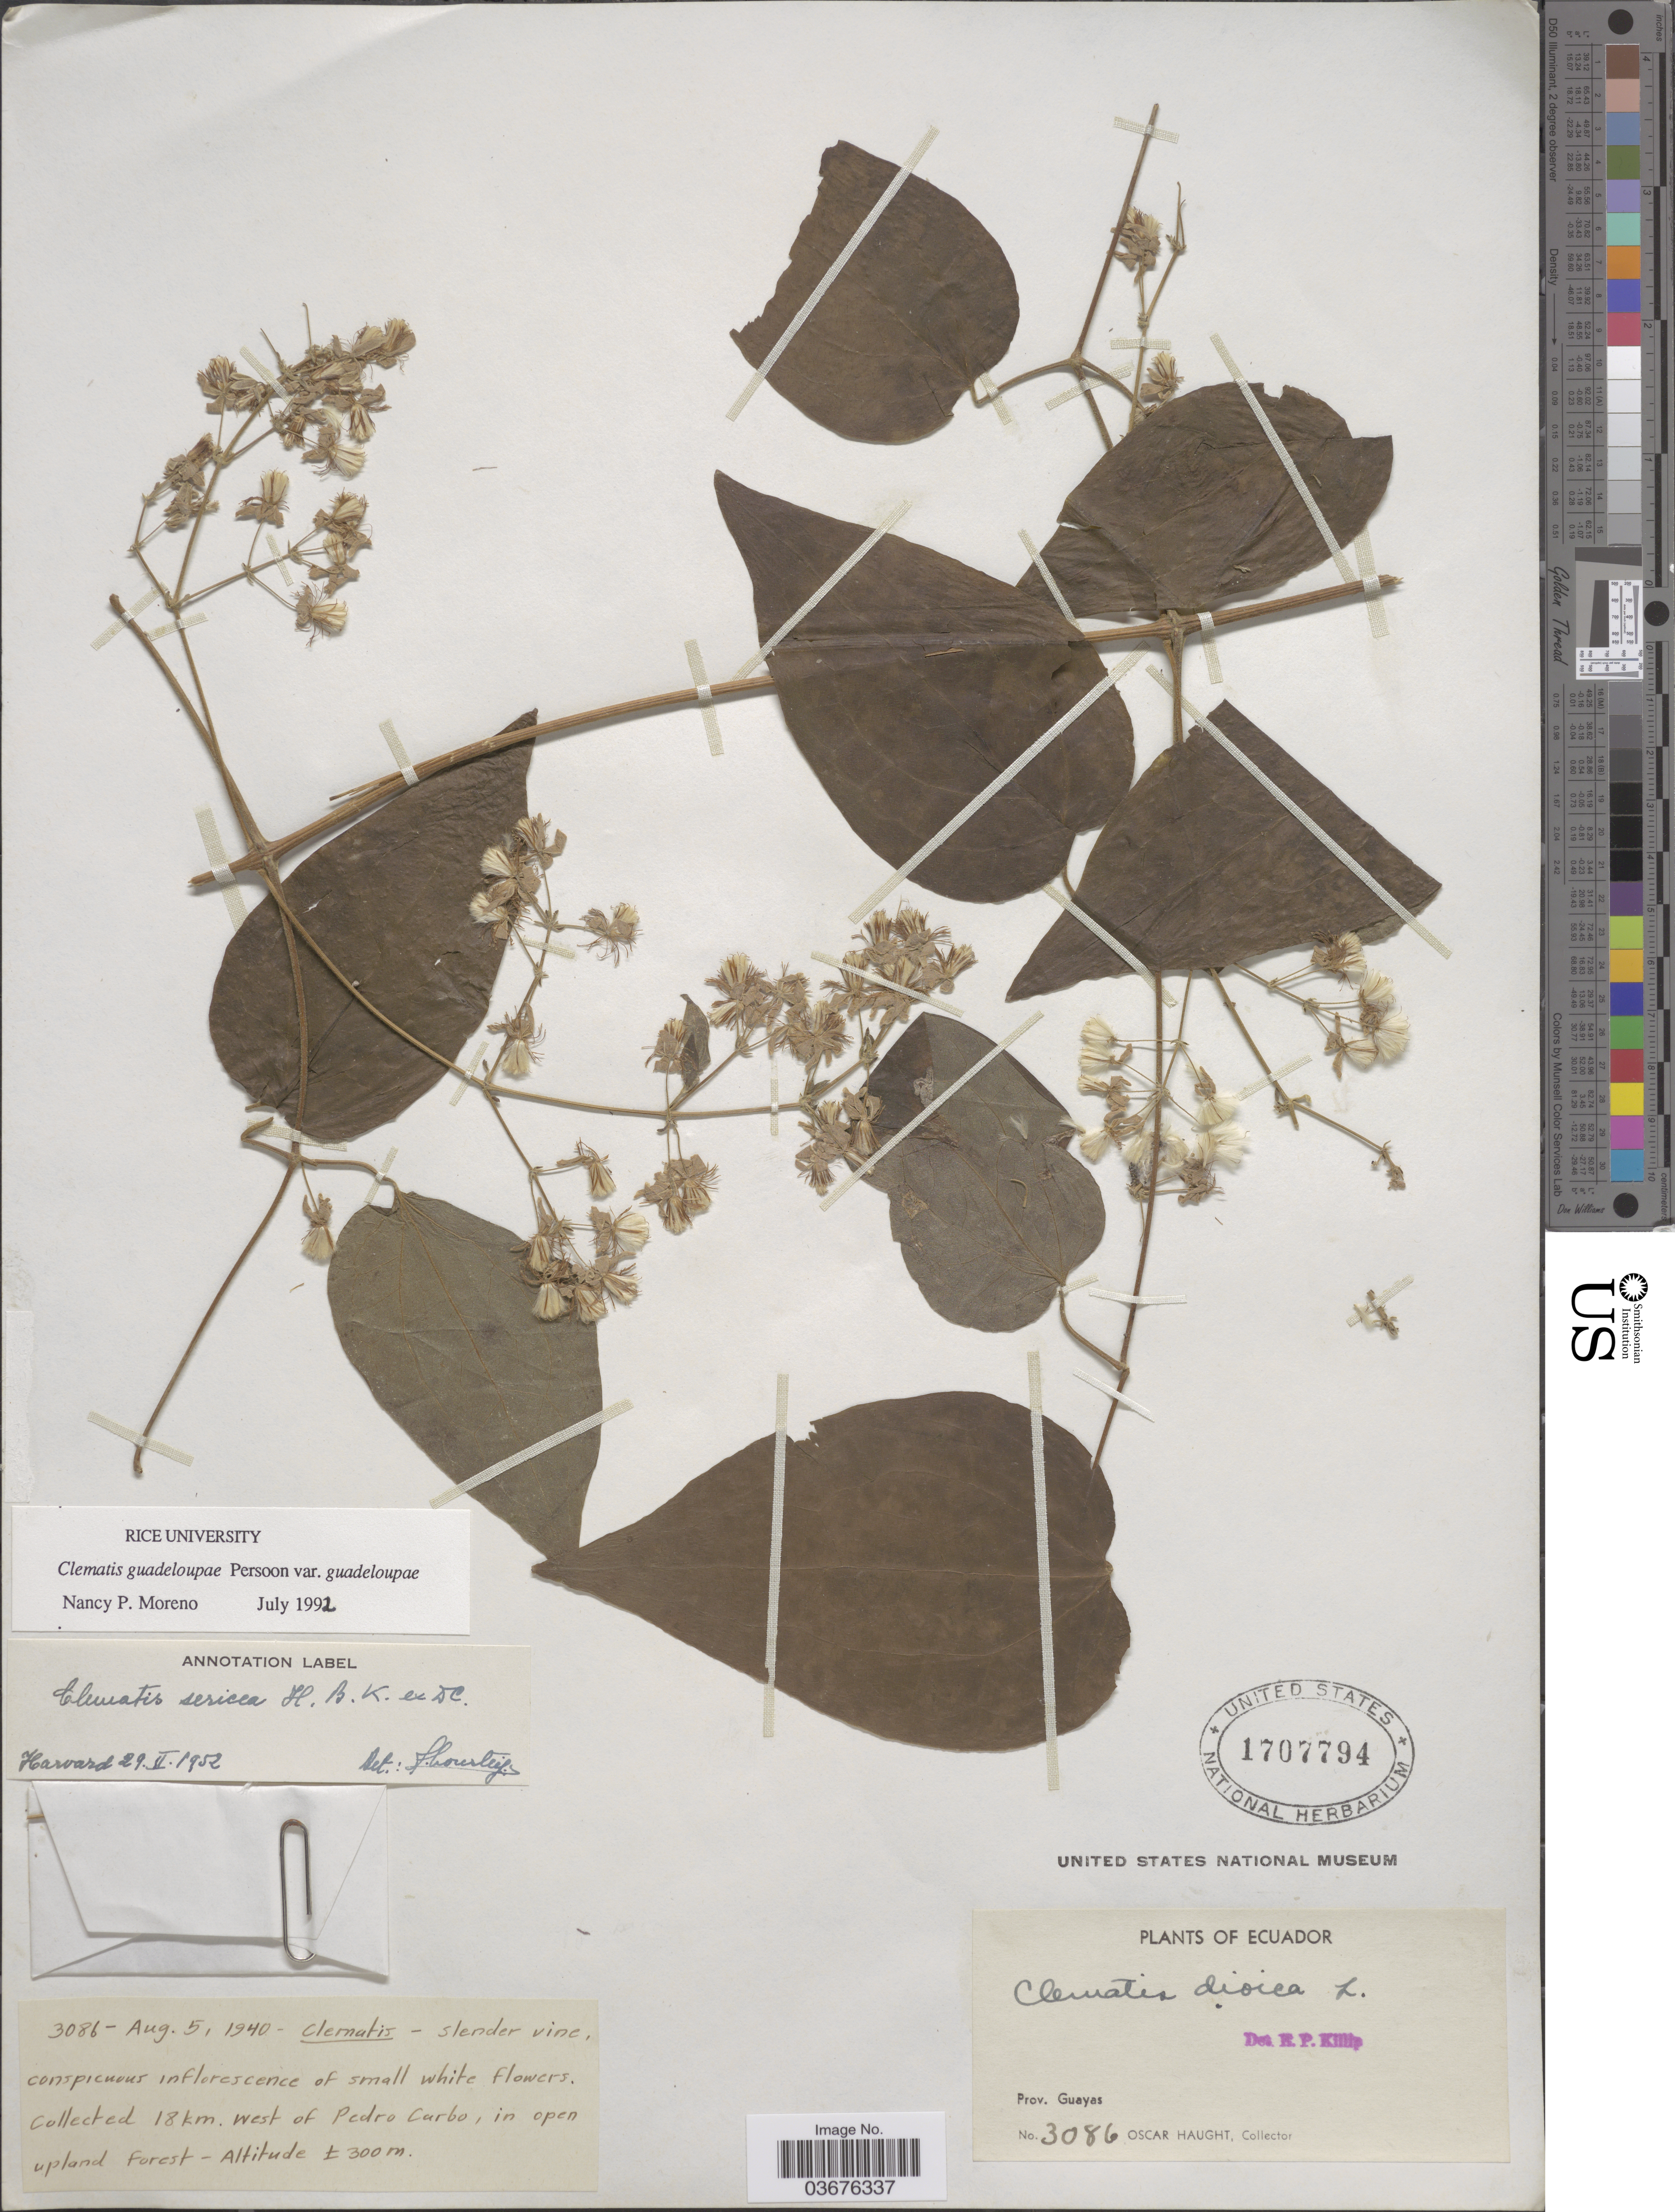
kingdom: Plantae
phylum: Tracheophyta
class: Magnoliopsida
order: Ranunculales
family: Ranunculaceae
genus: Clematis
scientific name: Clematis guadeloupae var. guadeloupae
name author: Pers.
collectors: O. Haught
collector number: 3086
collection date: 1940-08-05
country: Ecuador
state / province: Guayas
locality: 18 km. west of Pedro Carbo, in open upland forest.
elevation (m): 300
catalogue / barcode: US 1707794